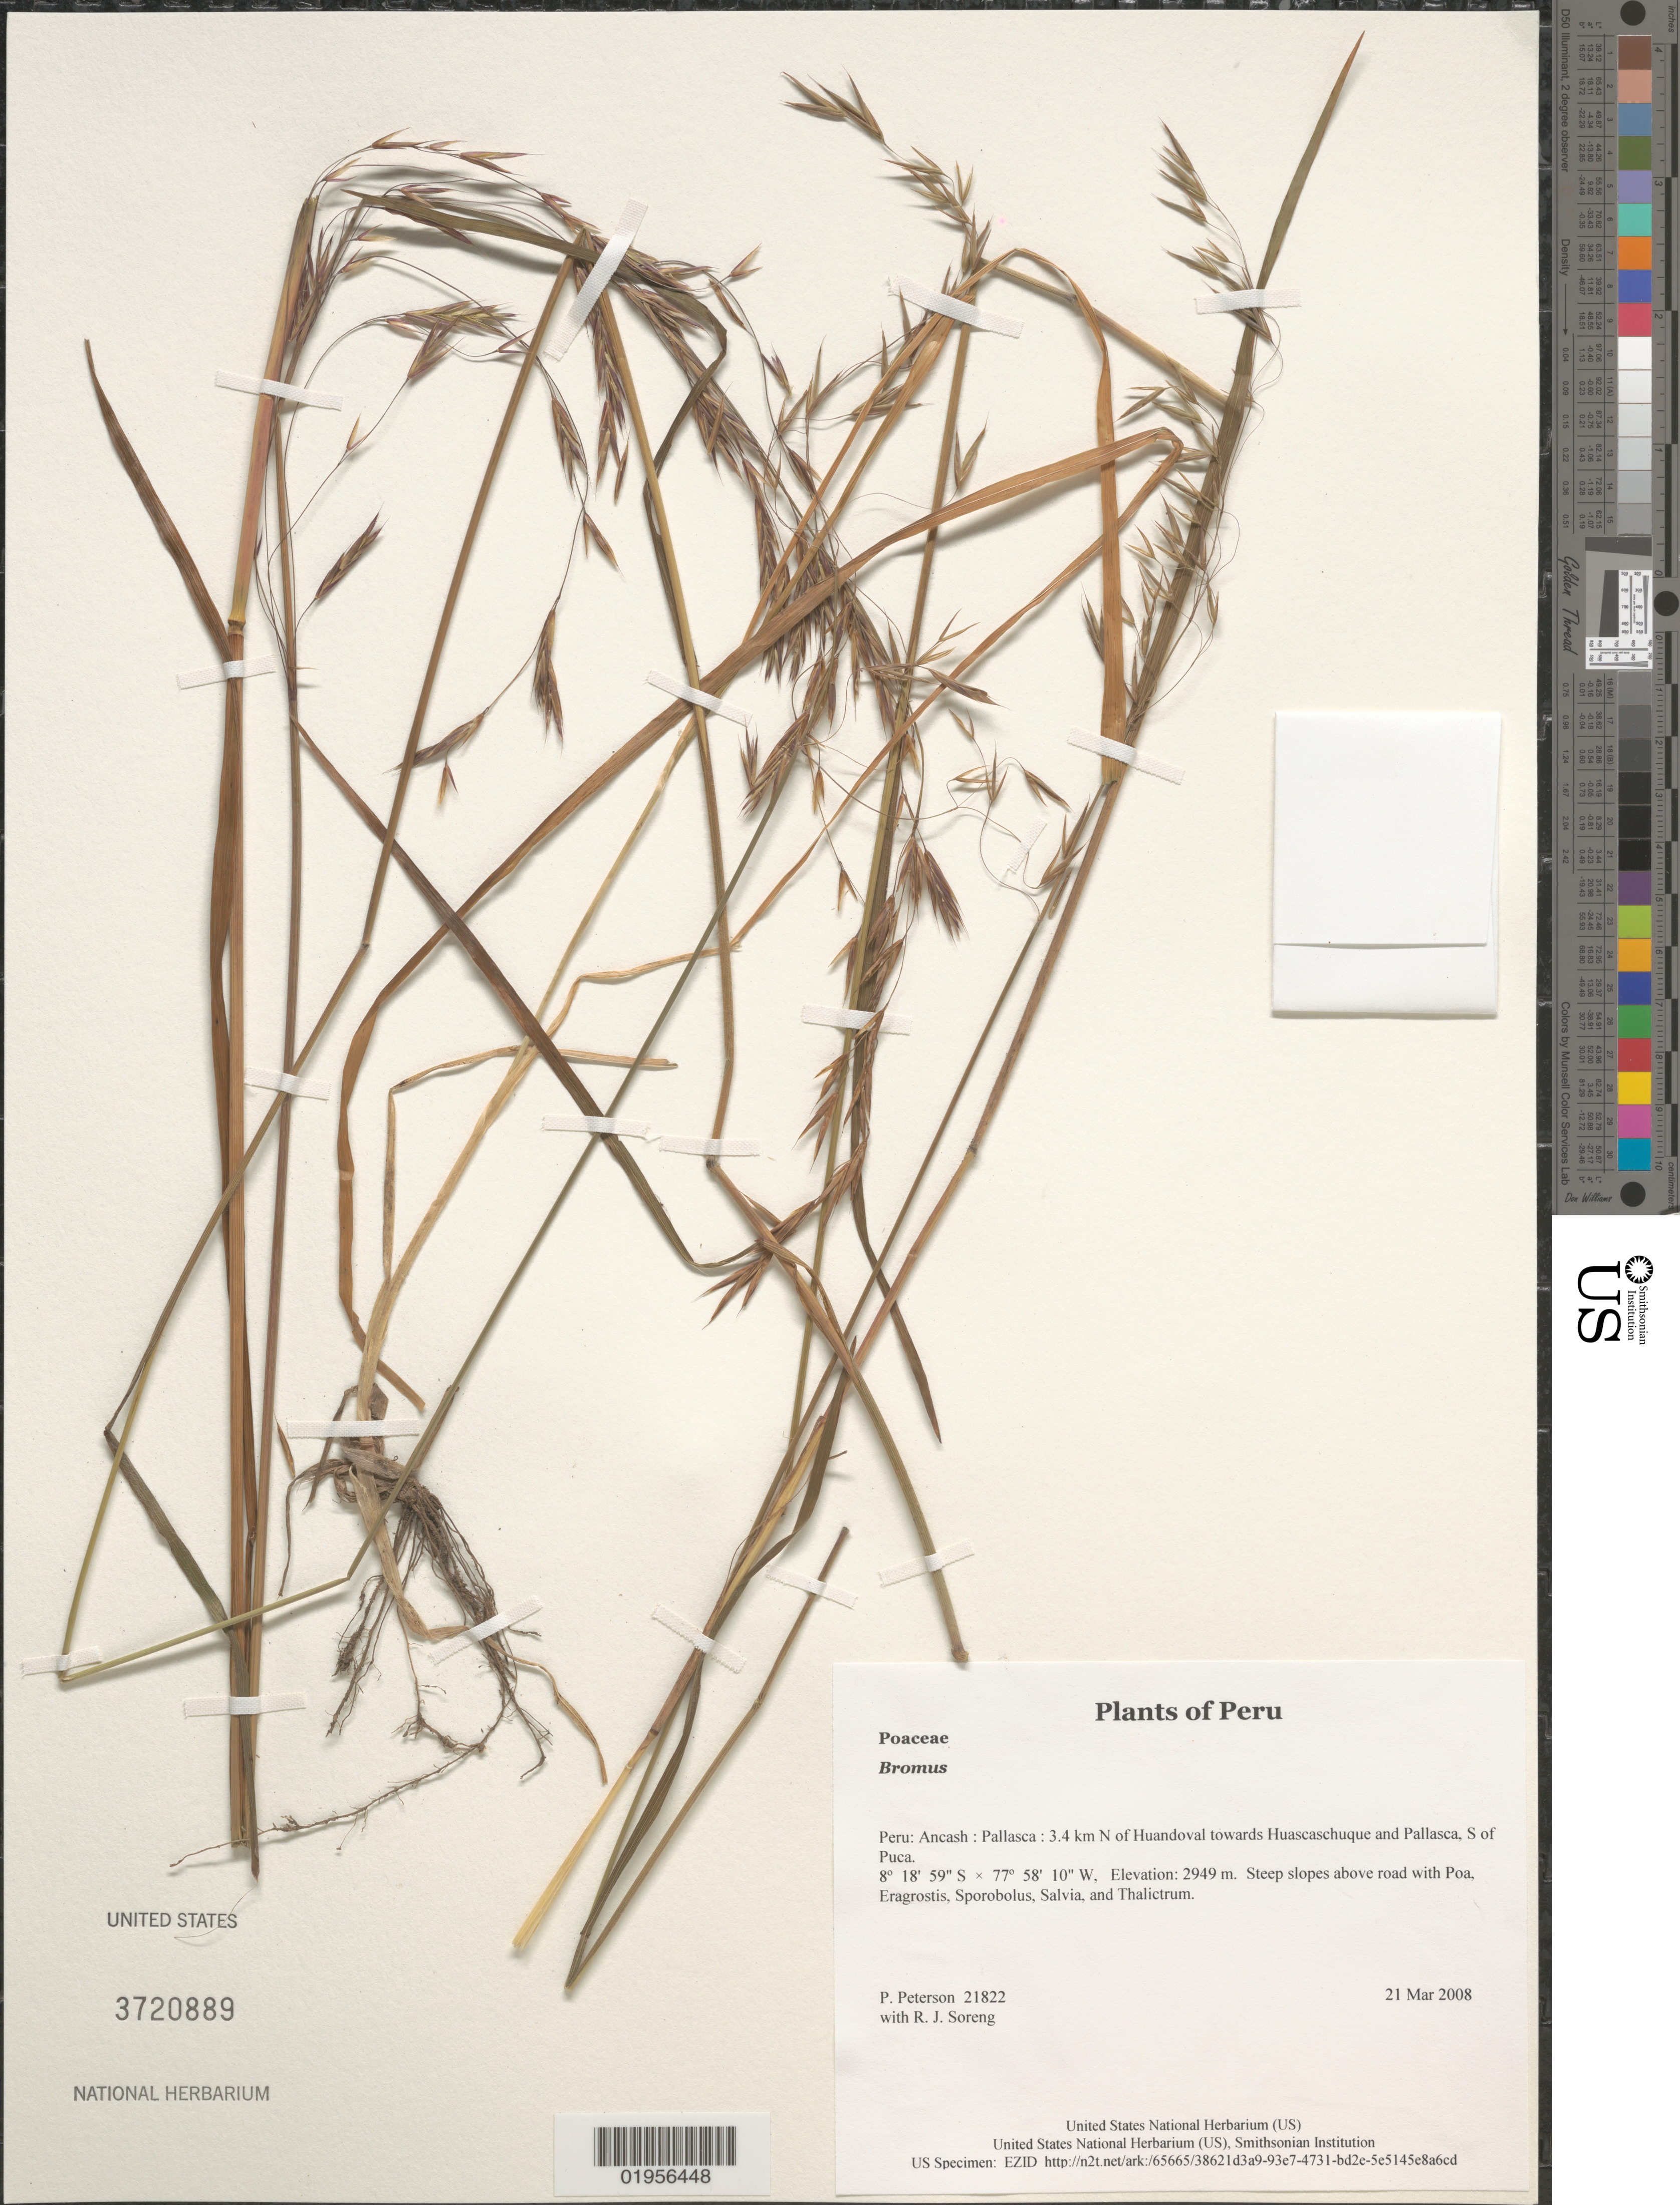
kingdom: Plantae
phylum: Tracheophyta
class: Liliopsida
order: Poales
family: Poaceae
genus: Bromus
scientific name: Bromus sp.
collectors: P. M. Peterson & R. J. Soreng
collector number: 21822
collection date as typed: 21 Mar 2008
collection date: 2008-03-21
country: Peru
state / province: Ancash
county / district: Pallasca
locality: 3.4 km N of Huandoval towards Huascaschuque and Pallasca, S of Puca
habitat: Steep slopes above road with Poa, Eragrostis, Sporobolus, Salvia, and Thalictrum.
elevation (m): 2949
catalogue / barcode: US 3720889